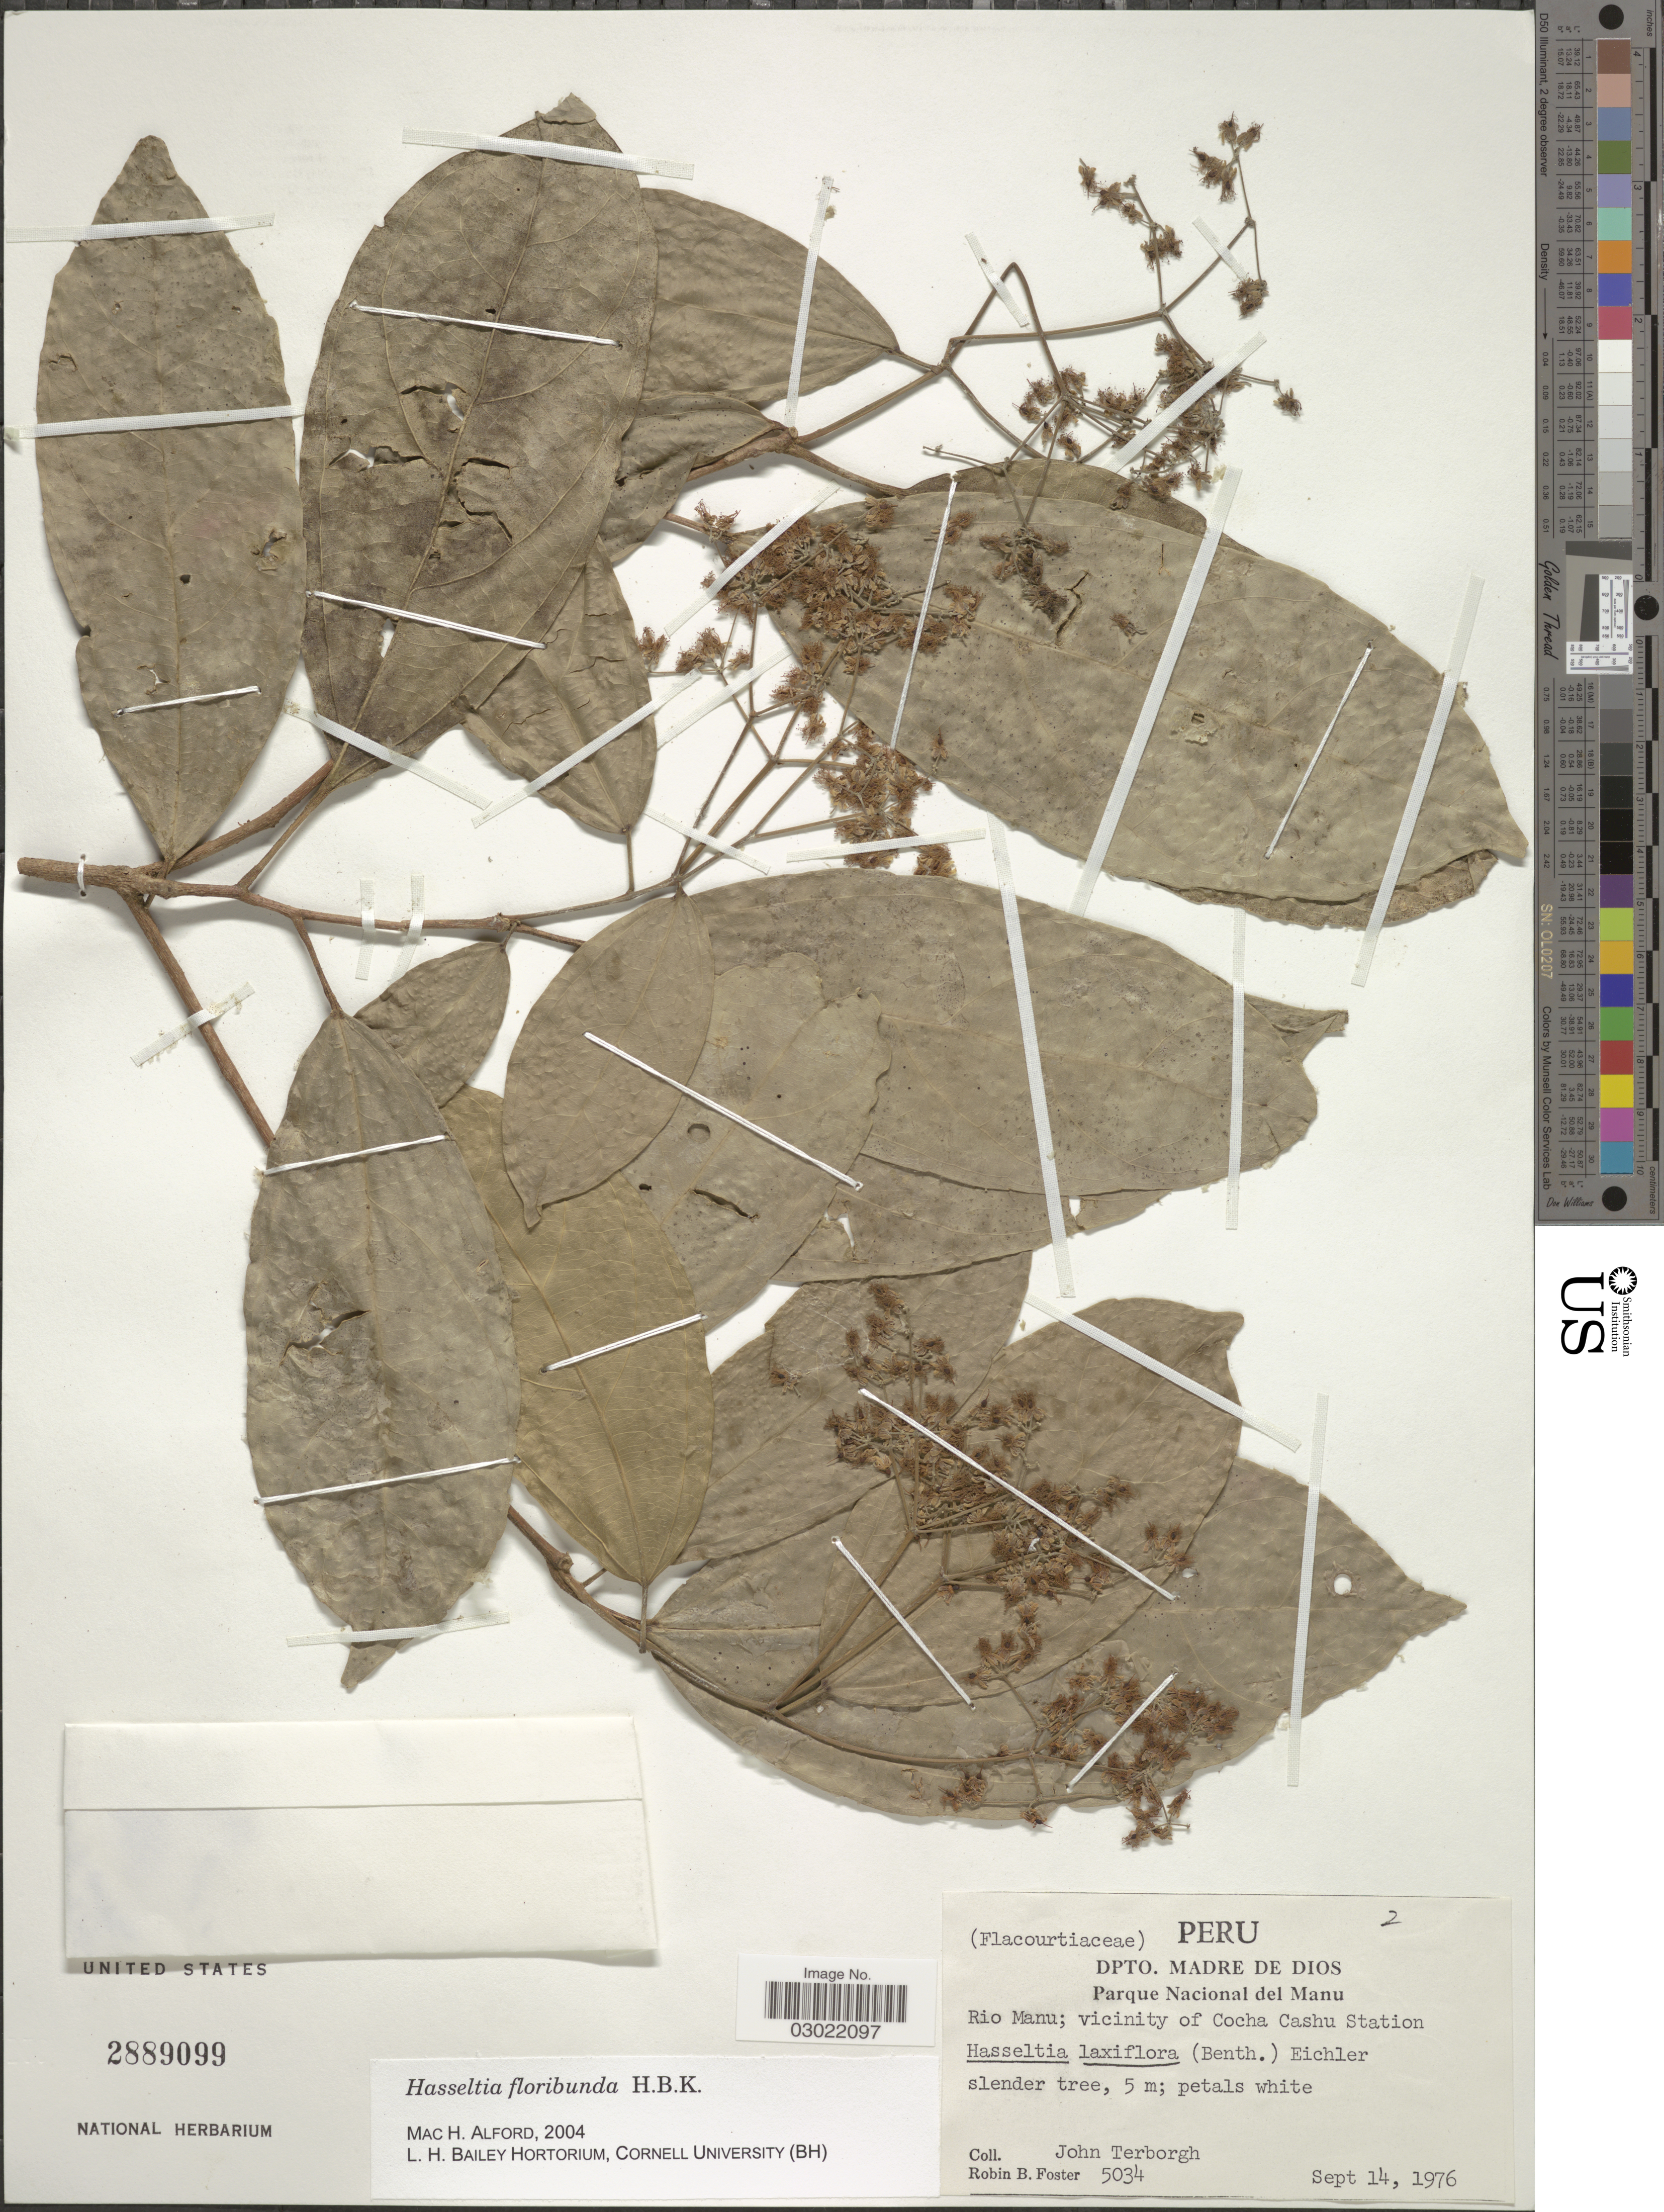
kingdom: Plantae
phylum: Tracheophyta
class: Magnoliopsida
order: Malpighiales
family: Salicaceae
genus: Hasseltia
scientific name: Hasseltia floribunda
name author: Kunth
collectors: J. Terborgh & R. B. Foster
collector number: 5034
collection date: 1976-09-14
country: Peru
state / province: Madre de Dios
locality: Dpto. Madre de Dios. Parque Nacional del Manu. Rio Manu; vicinity of Cocha Cashu Station.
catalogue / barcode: US 2889099